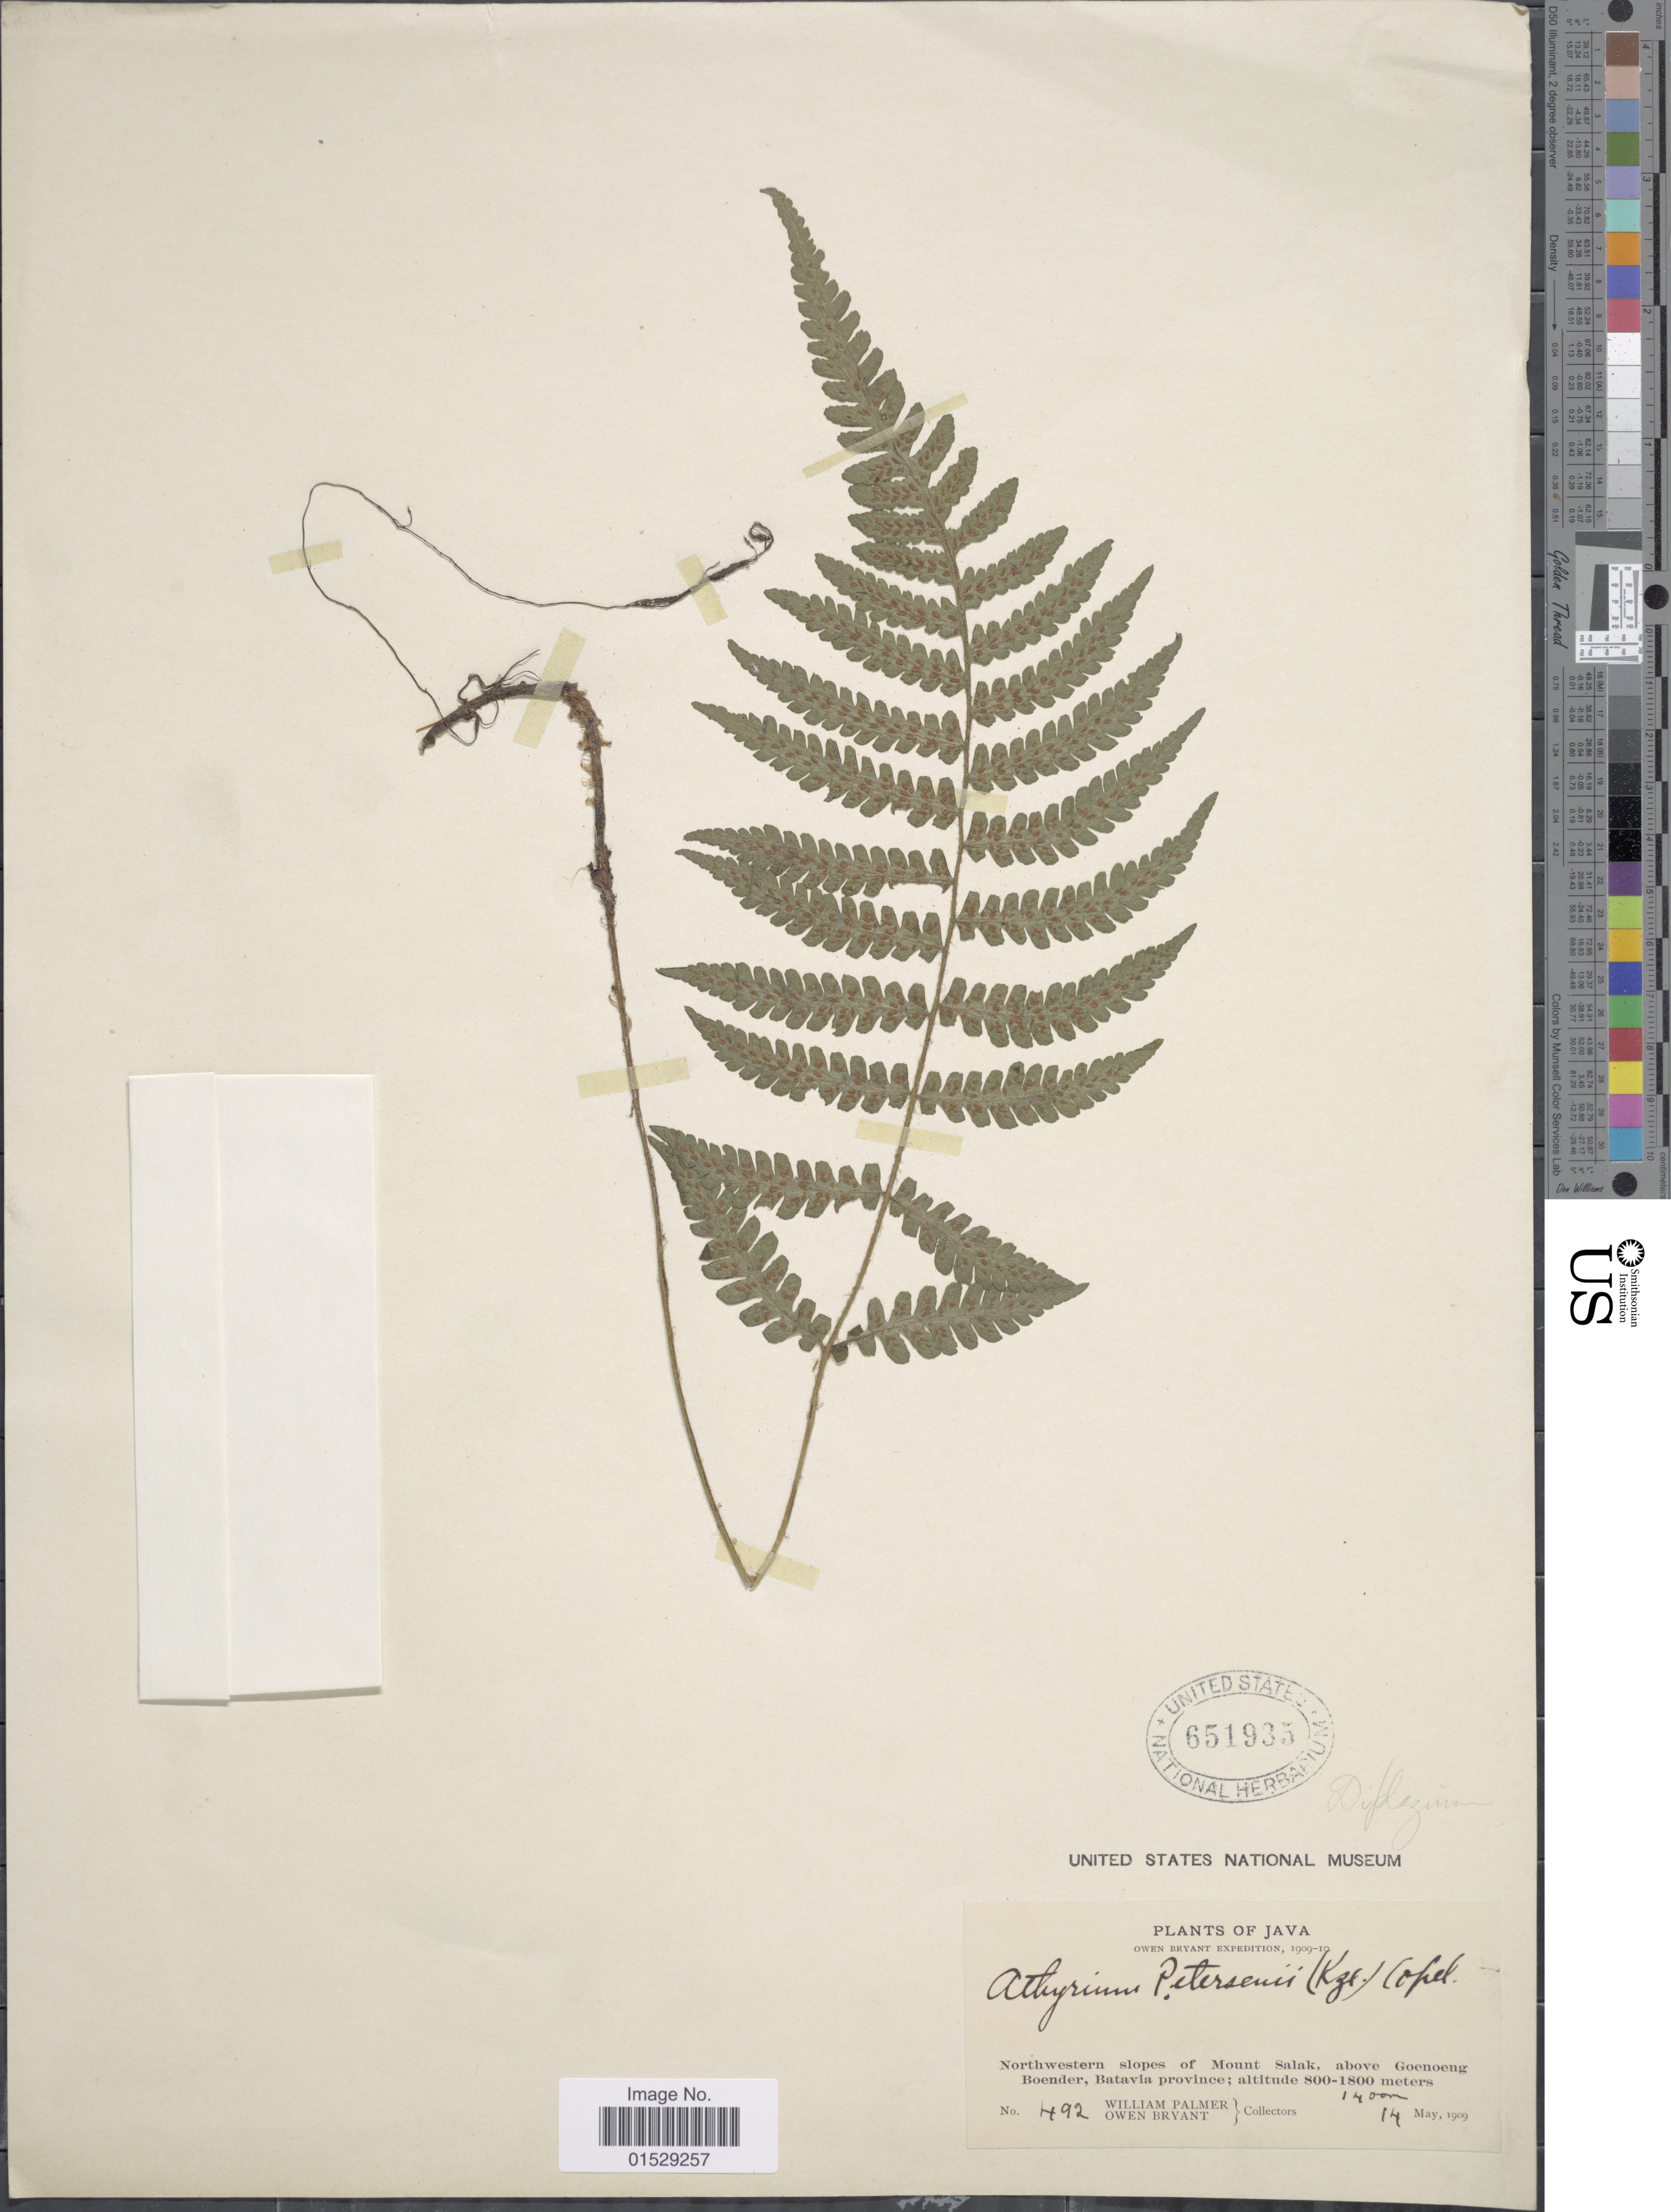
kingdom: Plantae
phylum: Tracheophyta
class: Polypodiopsida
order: Polypodiales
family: Athyriaceae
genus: Deparia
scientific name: Deparia petersenii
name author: (Kunze) M. Kato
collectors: W. Palmer & O. Bryant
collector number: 492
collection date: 1909-05-14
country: Indonesia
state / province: Java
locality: Northwestern slopes of Mount Salak, above Goenoeng Boender, Batavia province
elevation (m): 1400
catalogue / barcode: US 651935